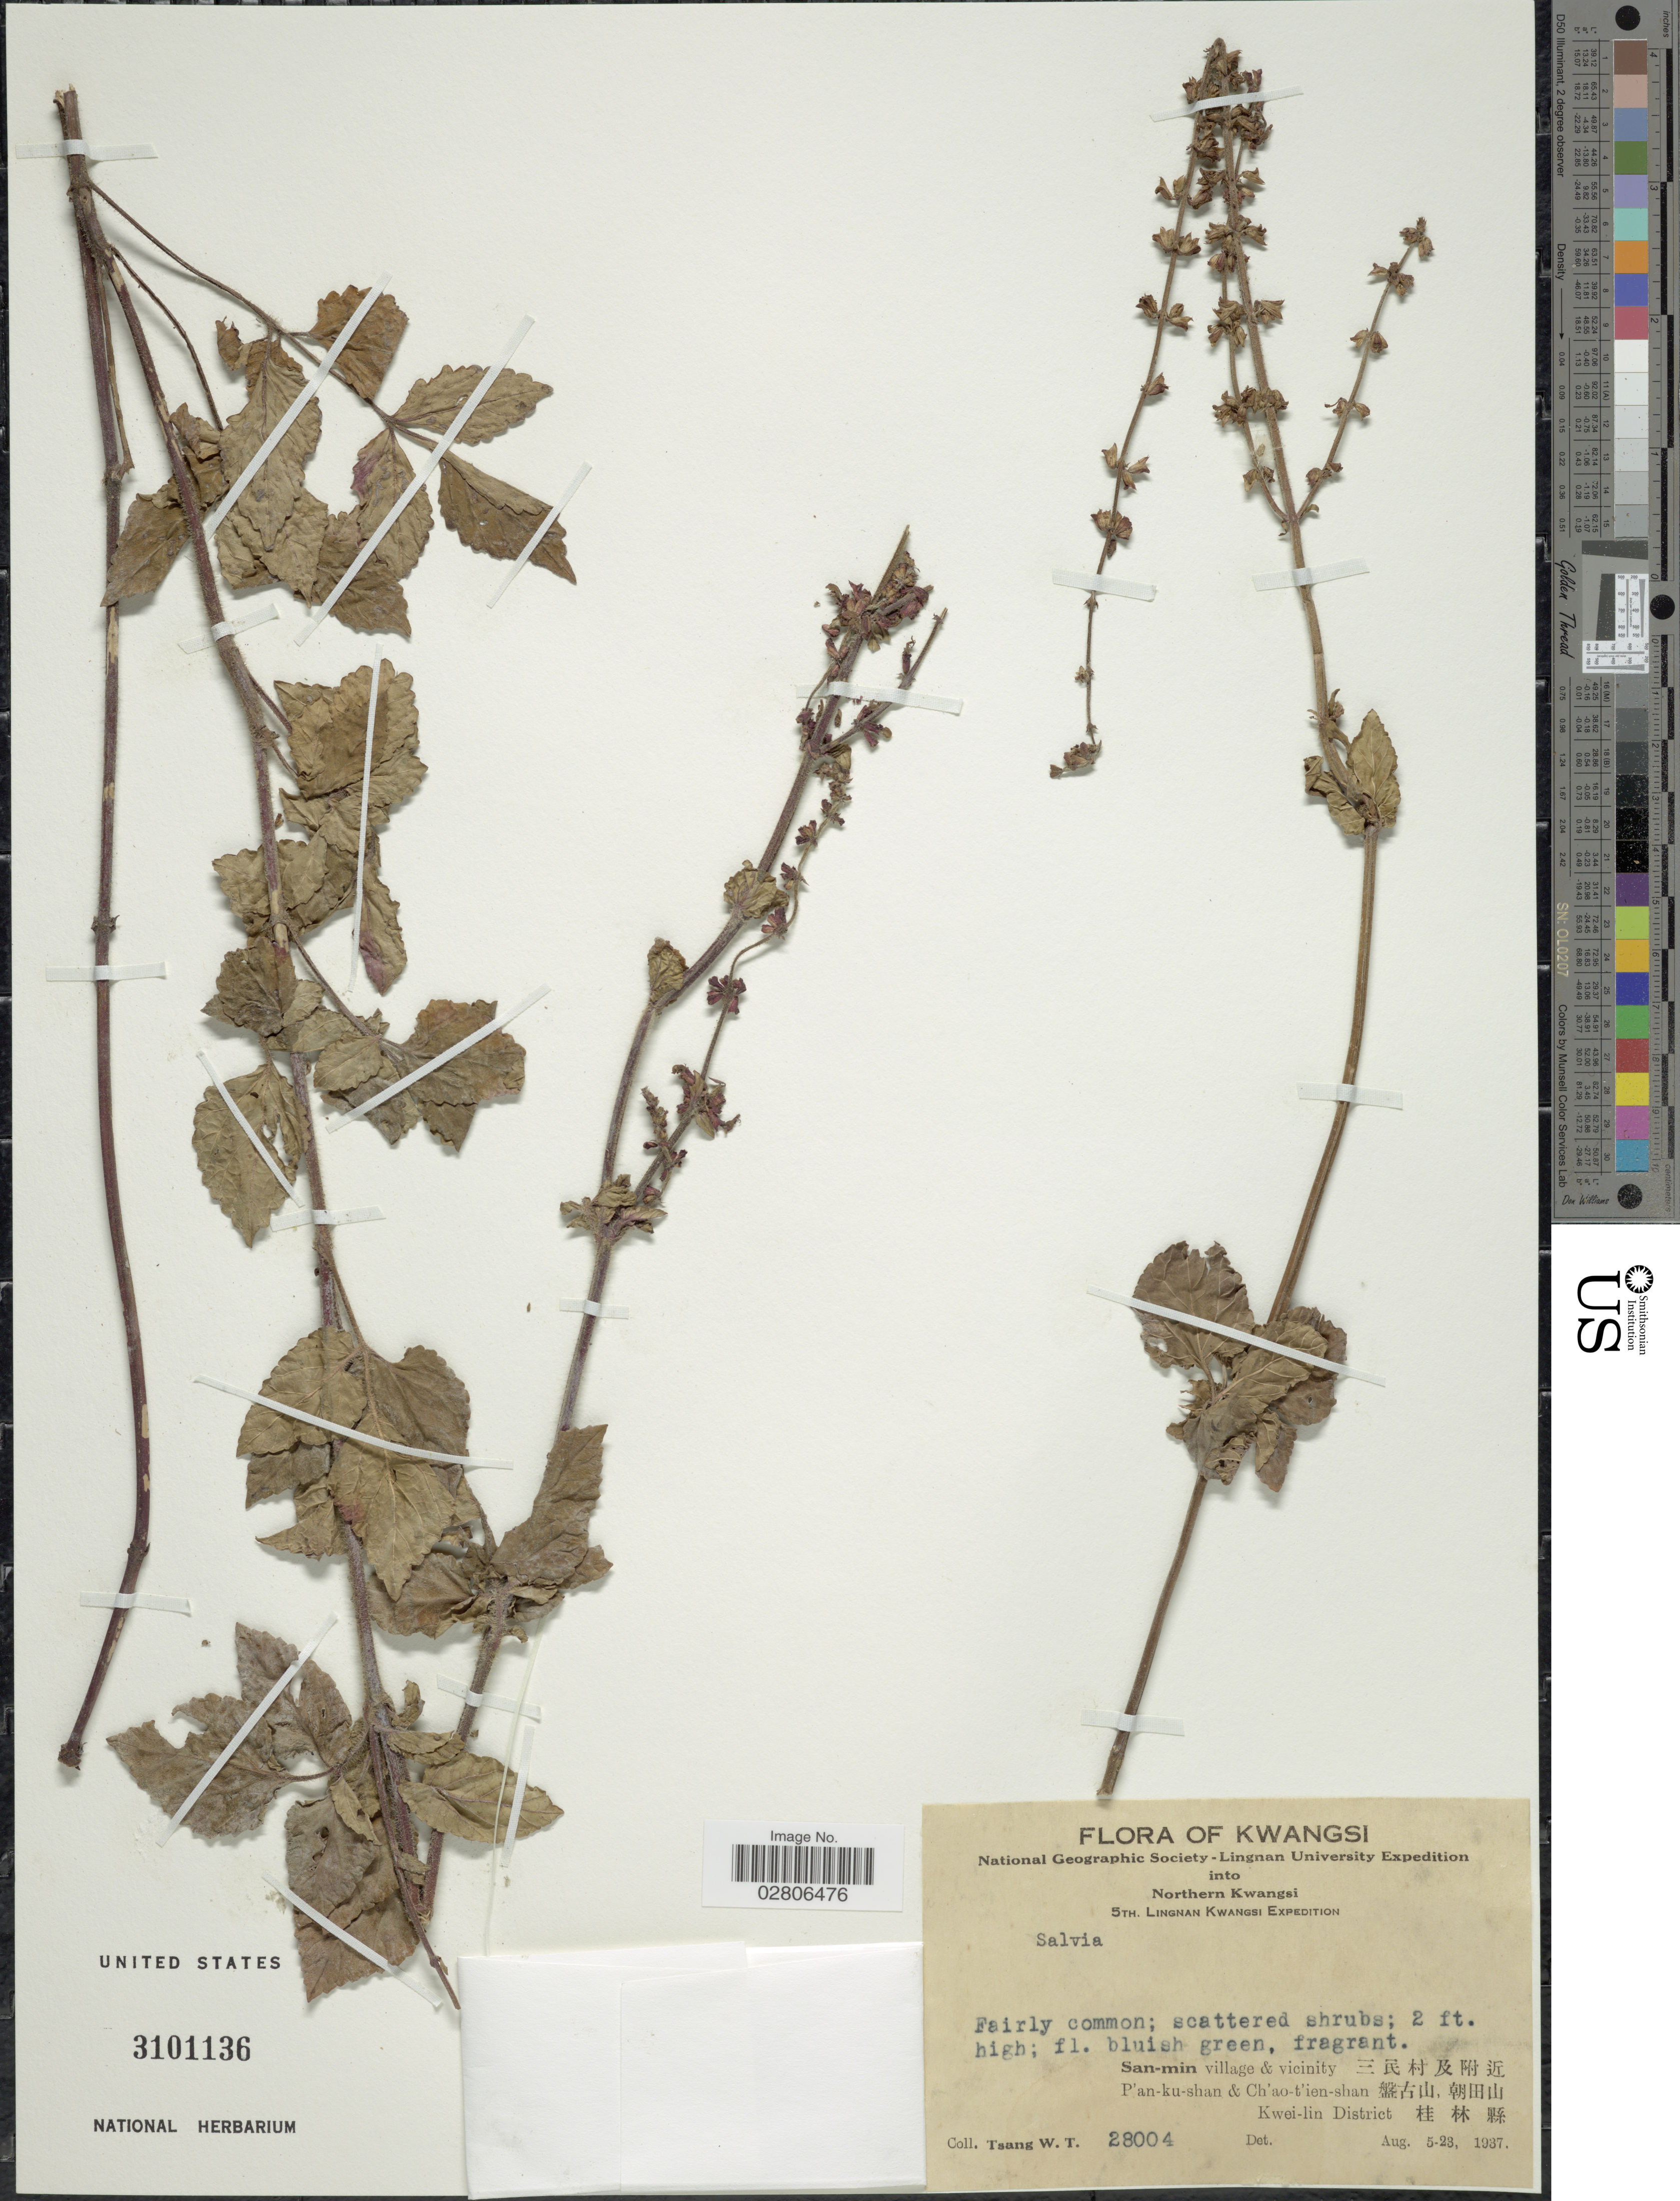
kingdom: Plantae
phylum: Tracheophyta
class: Magnoliopsida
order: Lamiales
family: Lamiaceae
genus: Salvia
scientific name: Salvia sp.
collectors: W. T. Tsang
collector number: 28004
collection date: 1937-08-05/1937-08-23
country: China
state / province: Guangxi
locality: Kwangsi. Northern Kwangsi. San-min village & vicinity X. P'an-ku-shan & Ch'ao-t'ien-shan X. Kwei-lin District X.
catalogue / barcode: US 3101136